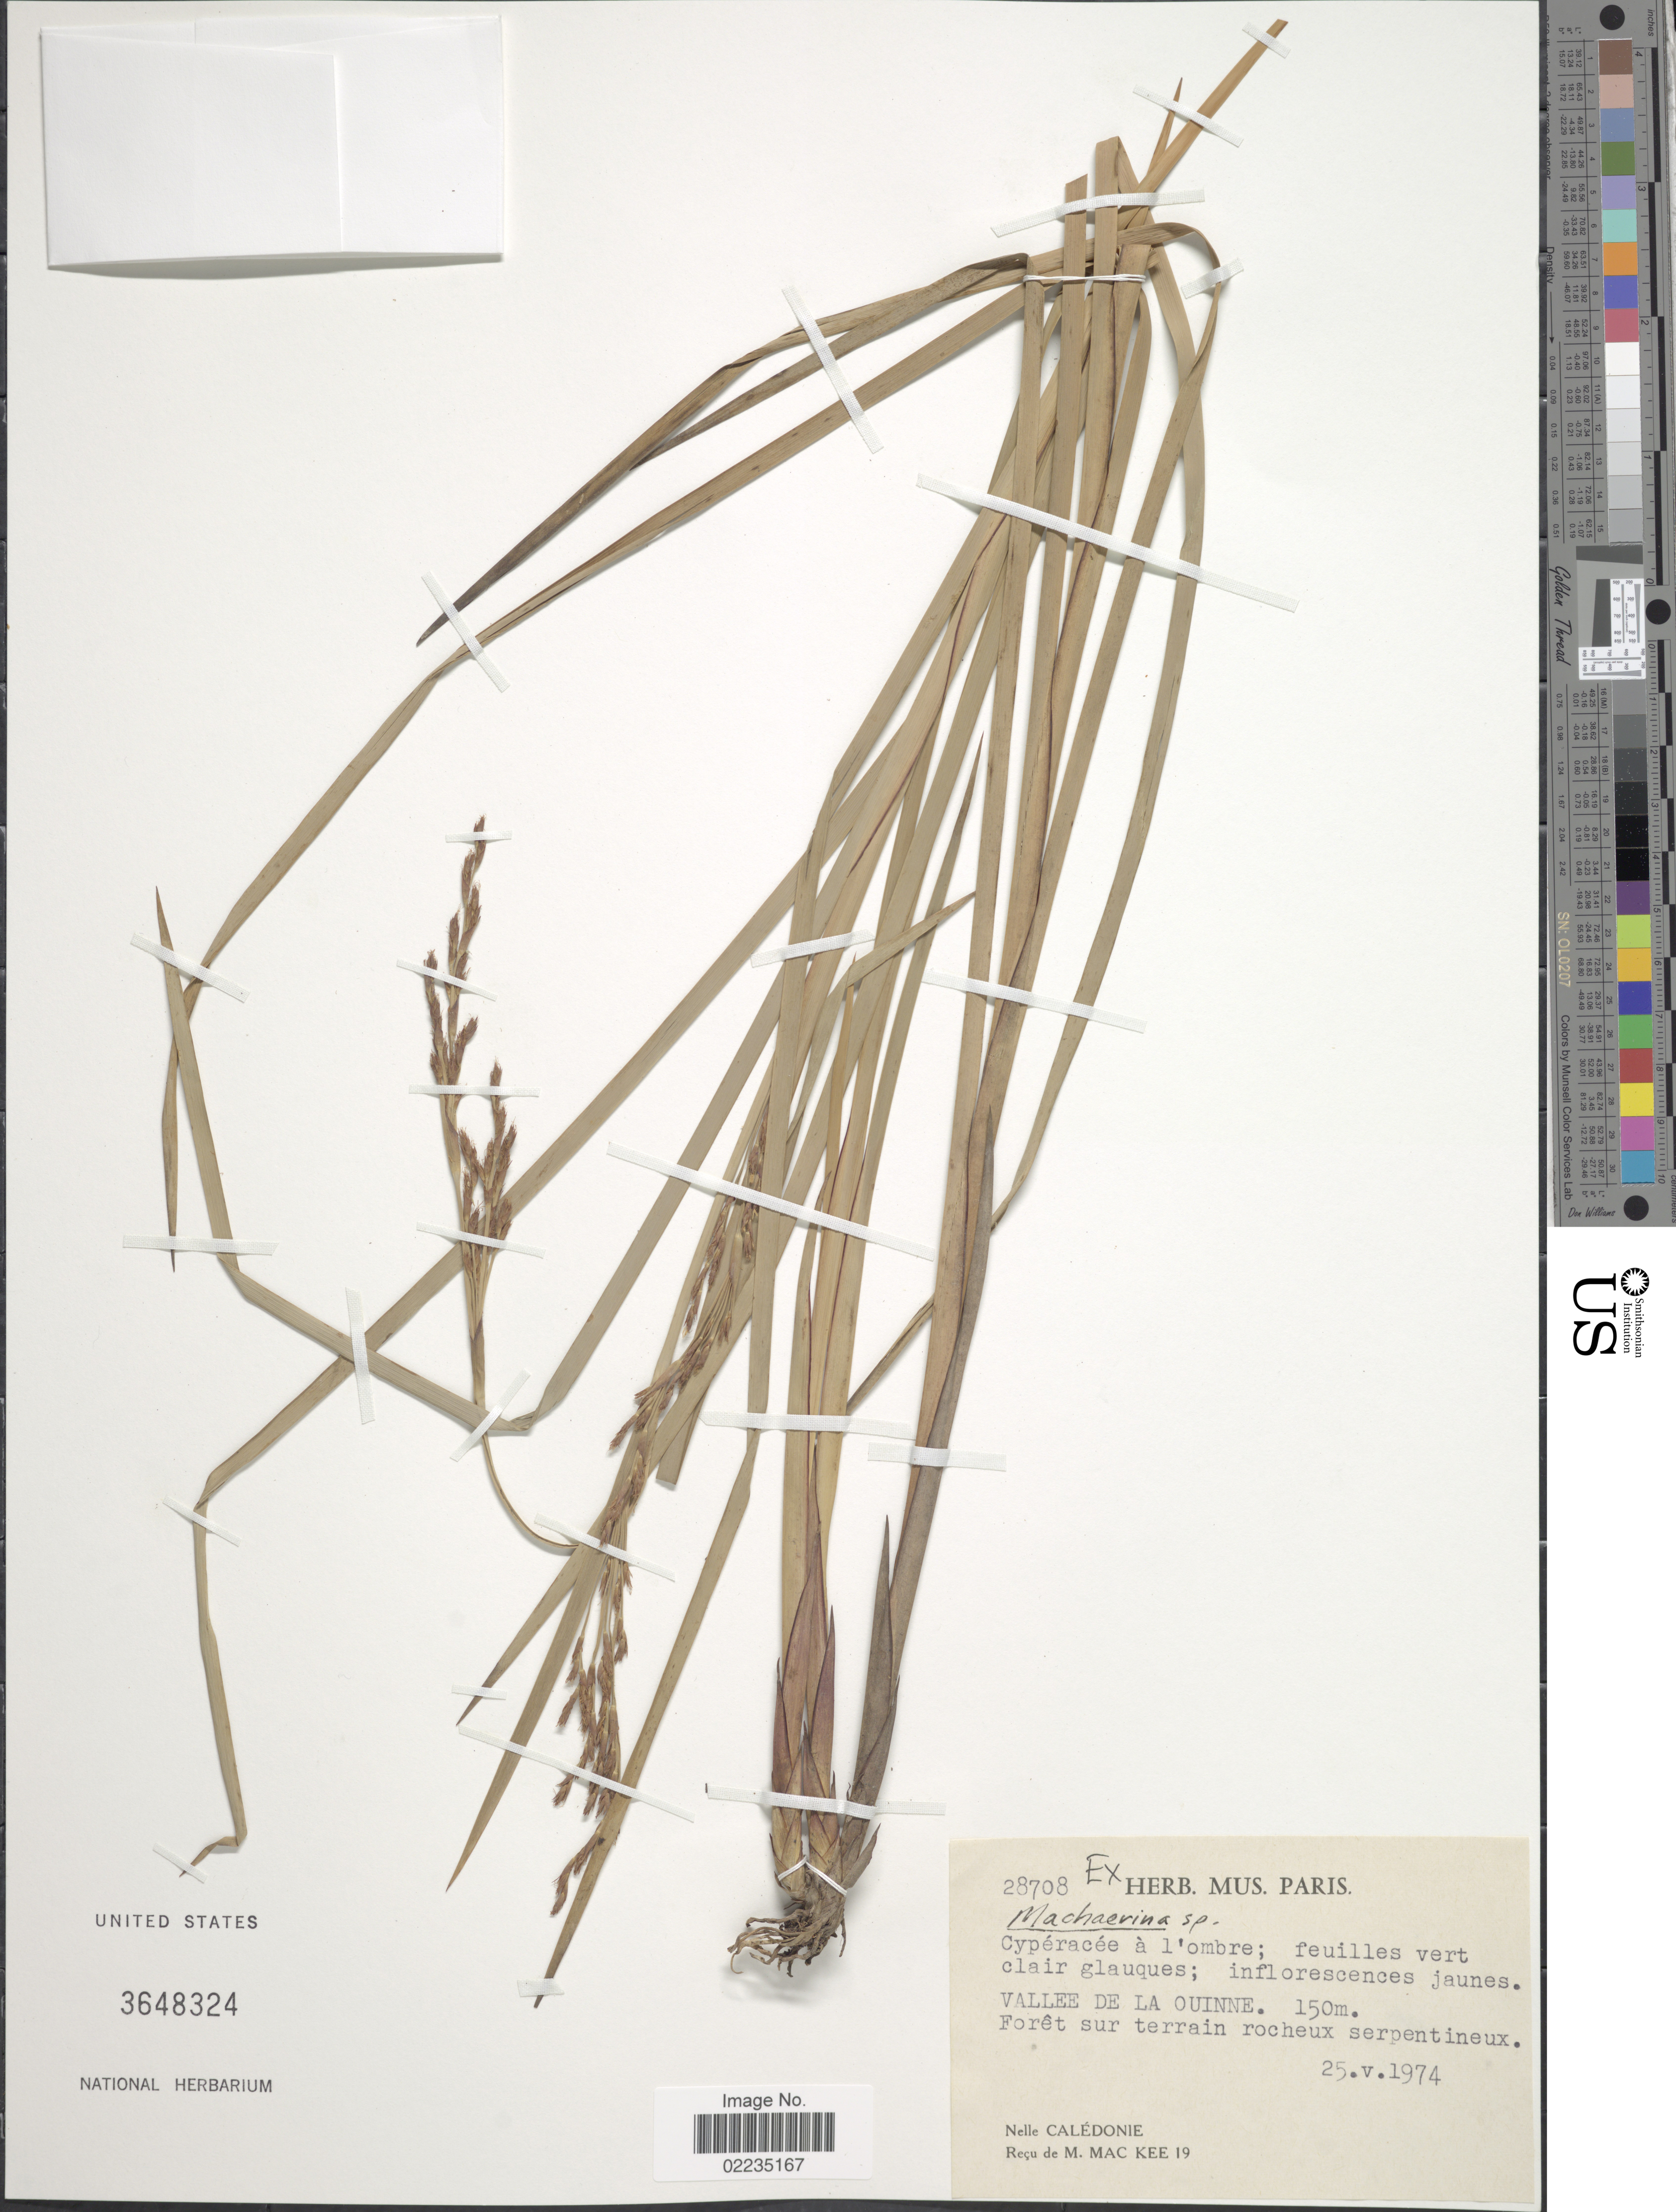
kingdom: Plantae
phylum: Tracheophyta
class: Liliopsida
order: Poales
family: Cyperaceae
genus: Machaerina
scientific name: Machaerina sp.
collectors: M. Mackee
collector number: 19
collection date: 1974-05-25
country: New Caledonia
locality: Vallee de La Ouinne, Foret sur terrain rocheux serpentineux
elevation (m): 150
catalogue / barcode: US 3648324